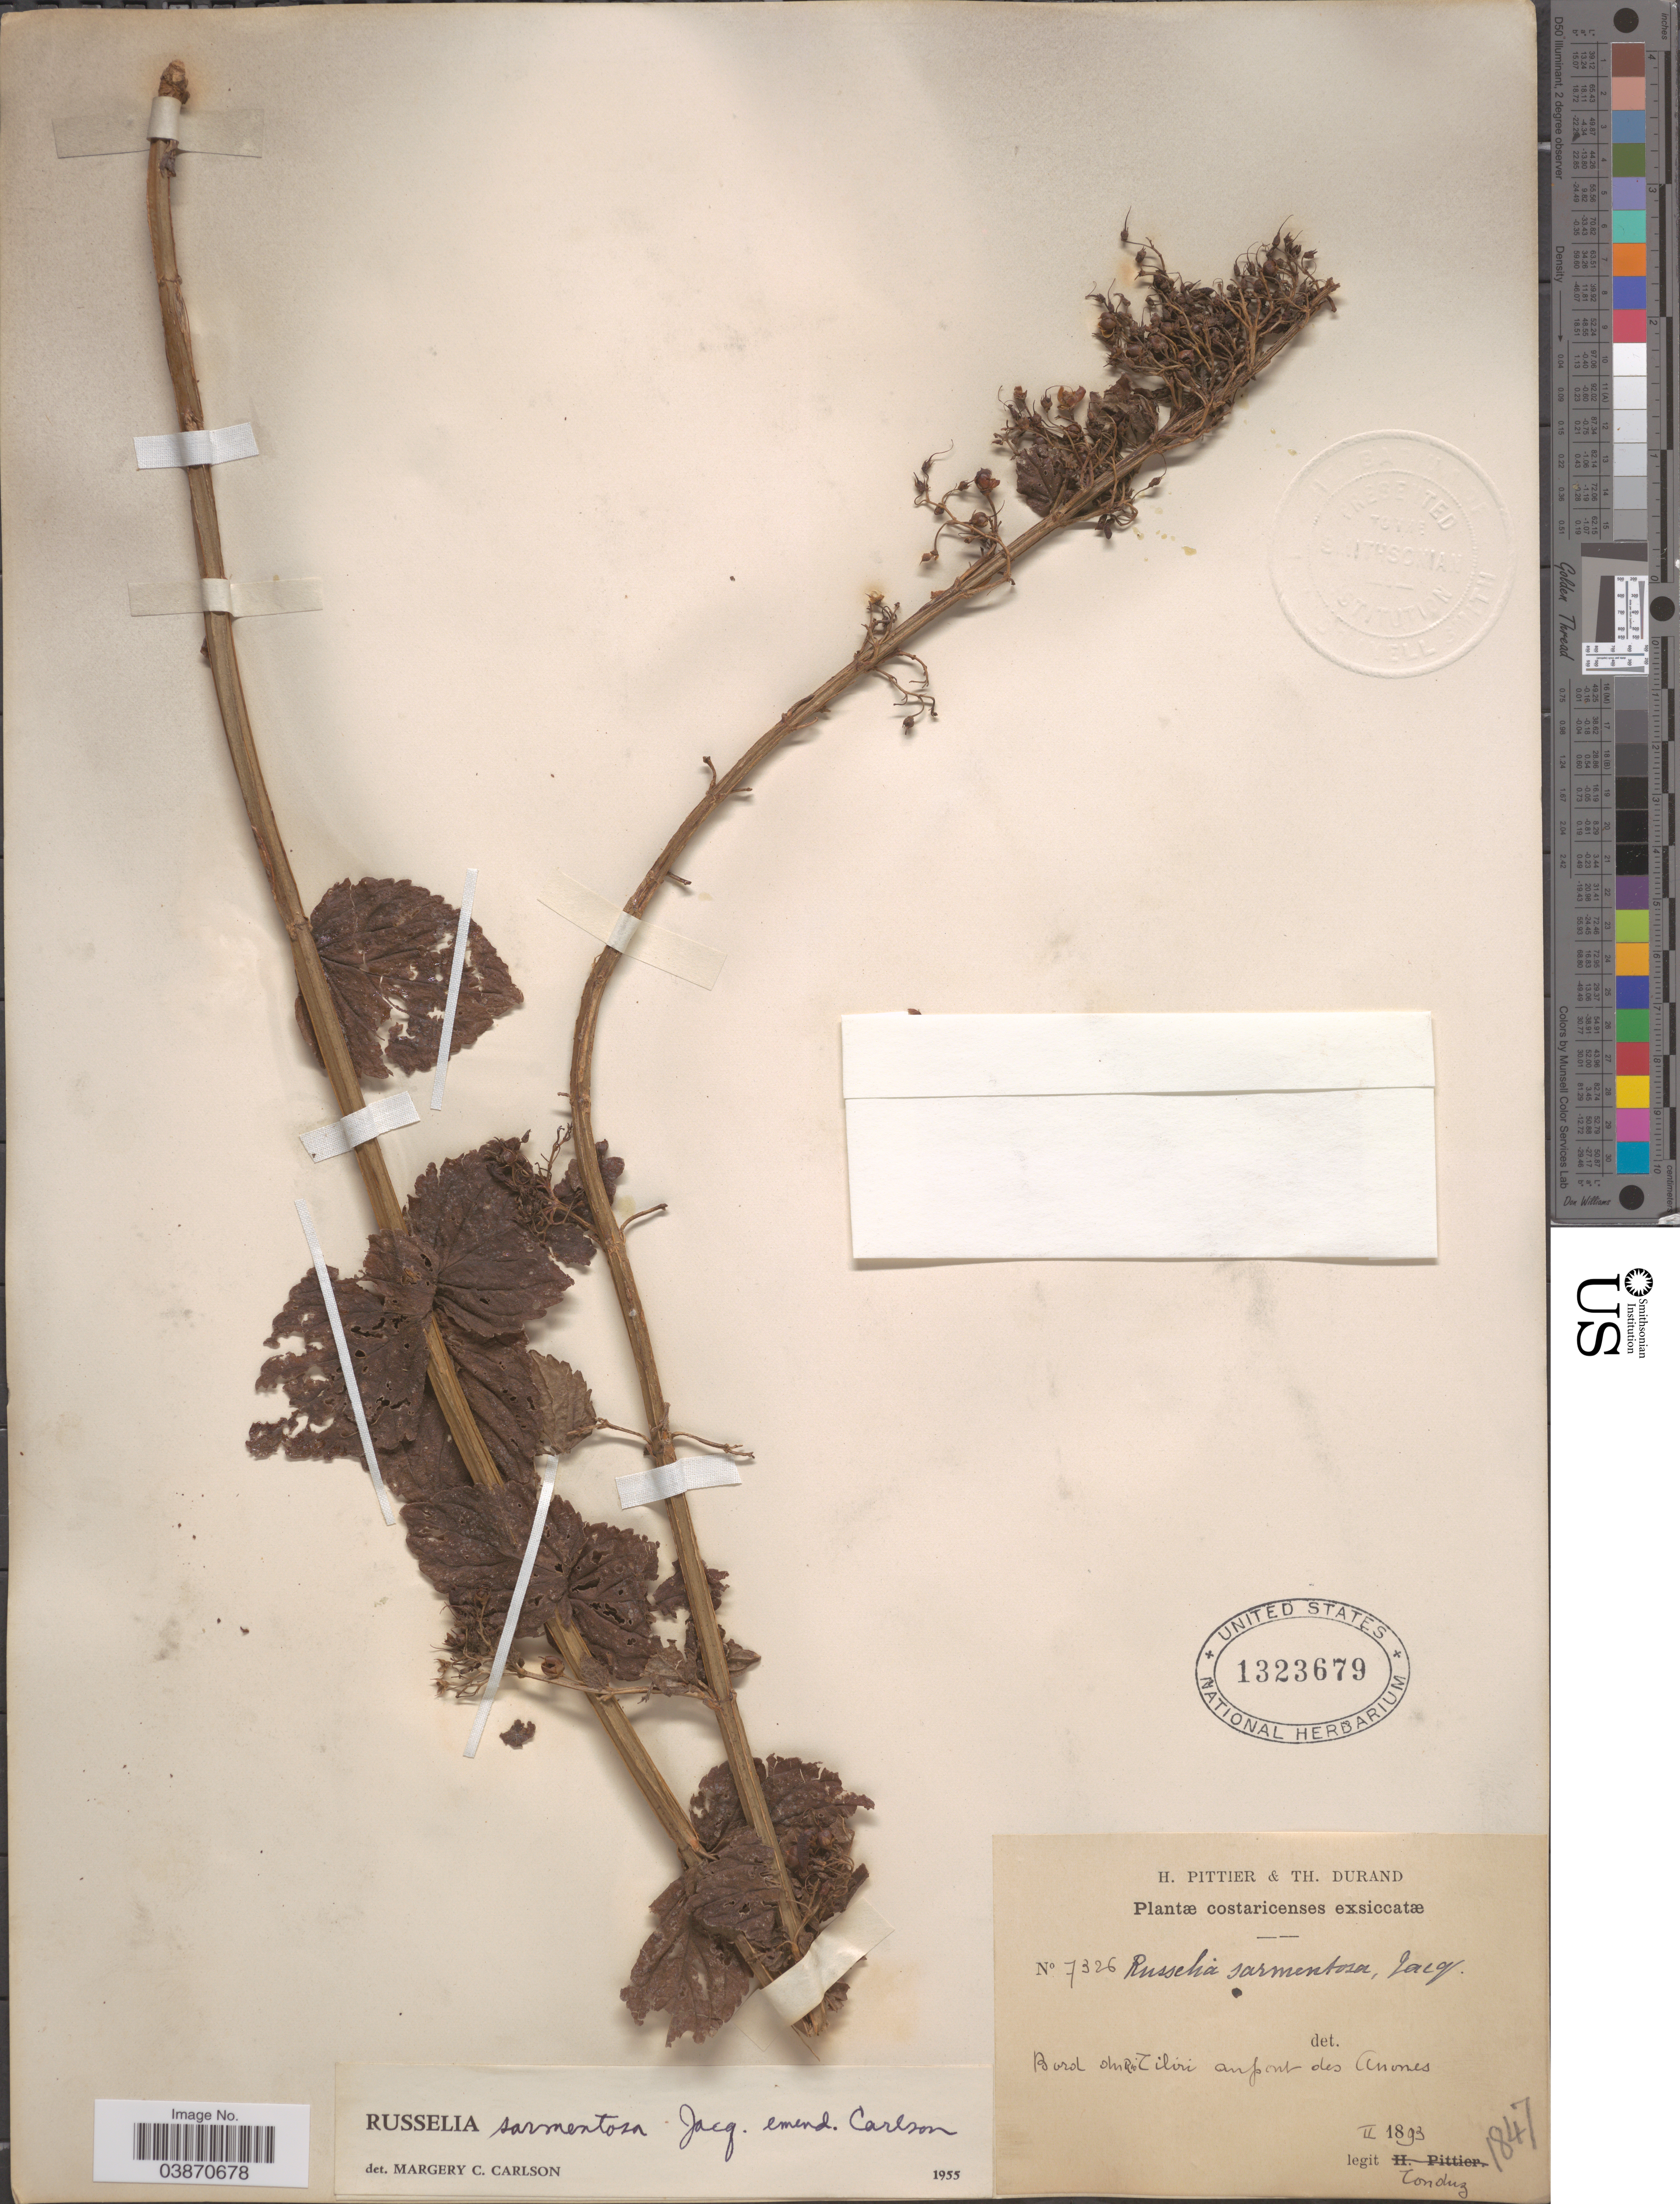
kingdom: Plantae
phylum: Tracheophyta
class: Magnoliopsida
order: Lamiales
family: Plantaginaceae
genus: Russelia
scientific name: Russelia sarmentosa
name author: Jacq.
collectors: Tonduz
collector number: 7326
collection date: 1893-02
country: Costa Rica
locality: Bord du Rio Tiliri au pont des Anones.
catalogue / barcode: US 1323679